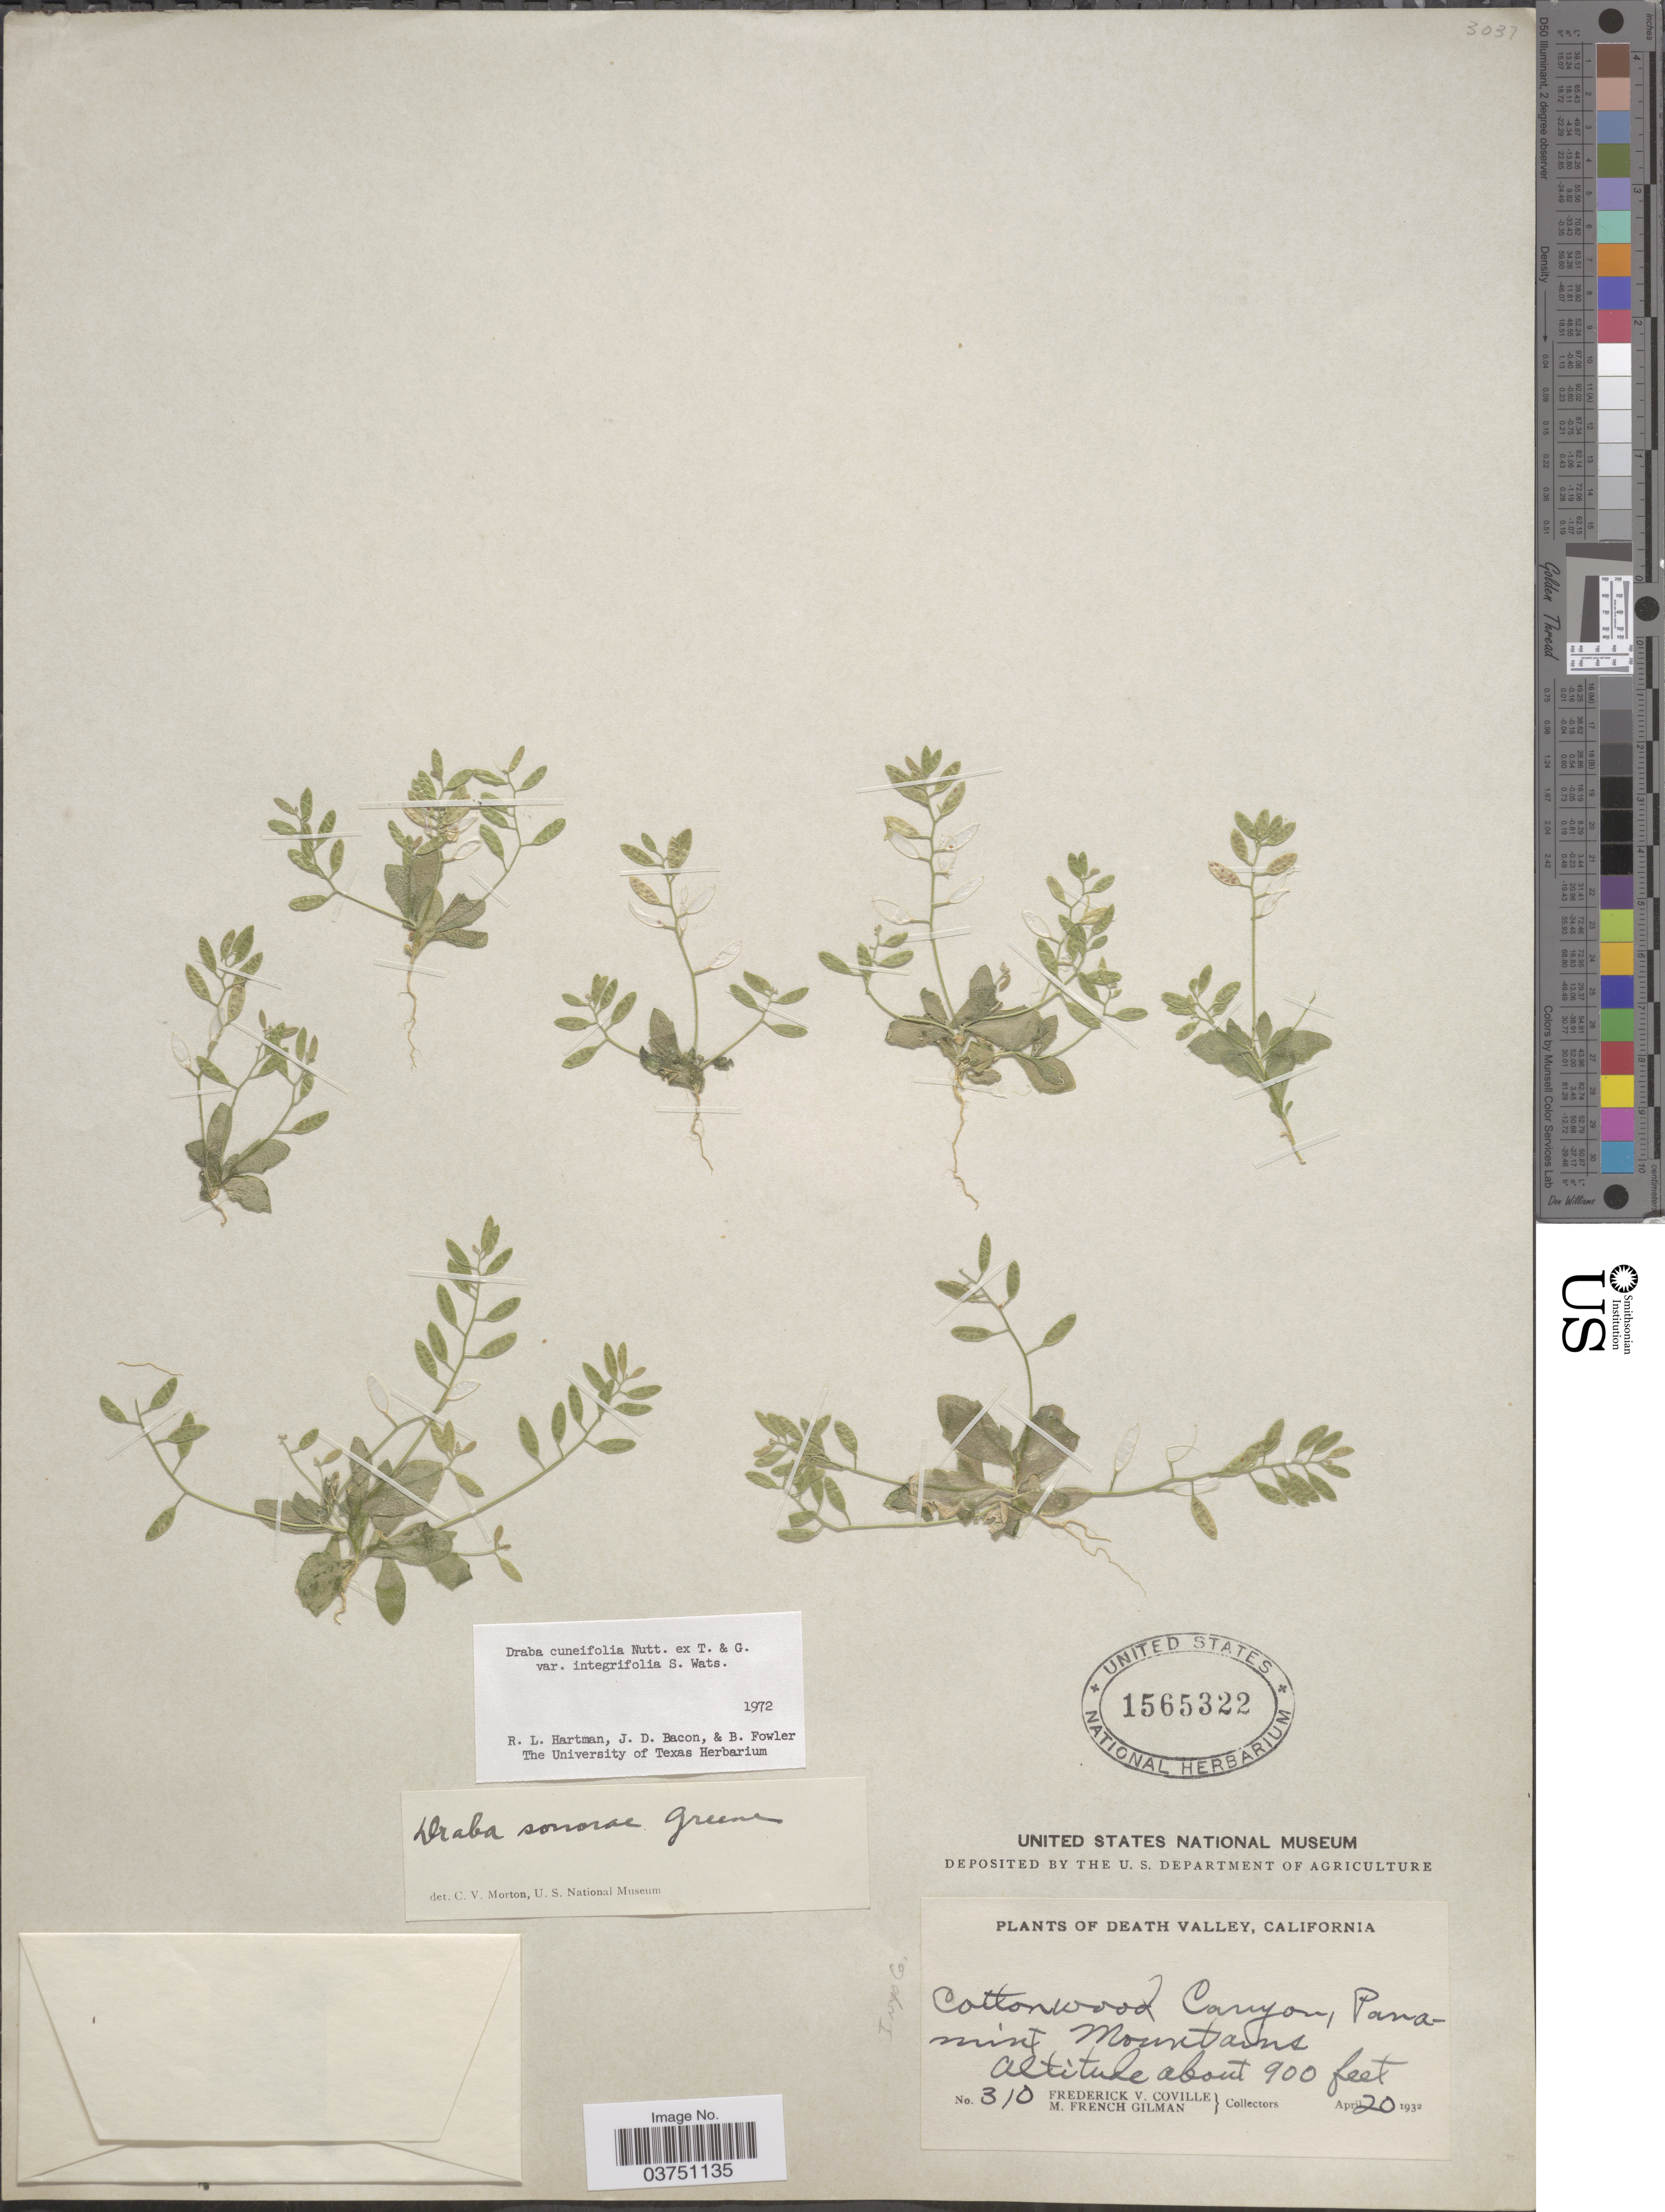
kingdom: Plantae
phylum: Tracheophyta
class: Magnoliopsida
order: Brassicales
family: Brassicaceae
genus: Draba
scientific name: Draba cuneifolia var. integrifolia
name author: S. Watson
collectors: F. V. Coville & M. F. Gilman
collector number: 310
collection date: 1932-04-20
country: United States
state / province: California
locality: Death Valley. Cottonwood Canyon, Panamint Mountains.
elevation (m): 274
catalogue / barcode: US 1565322